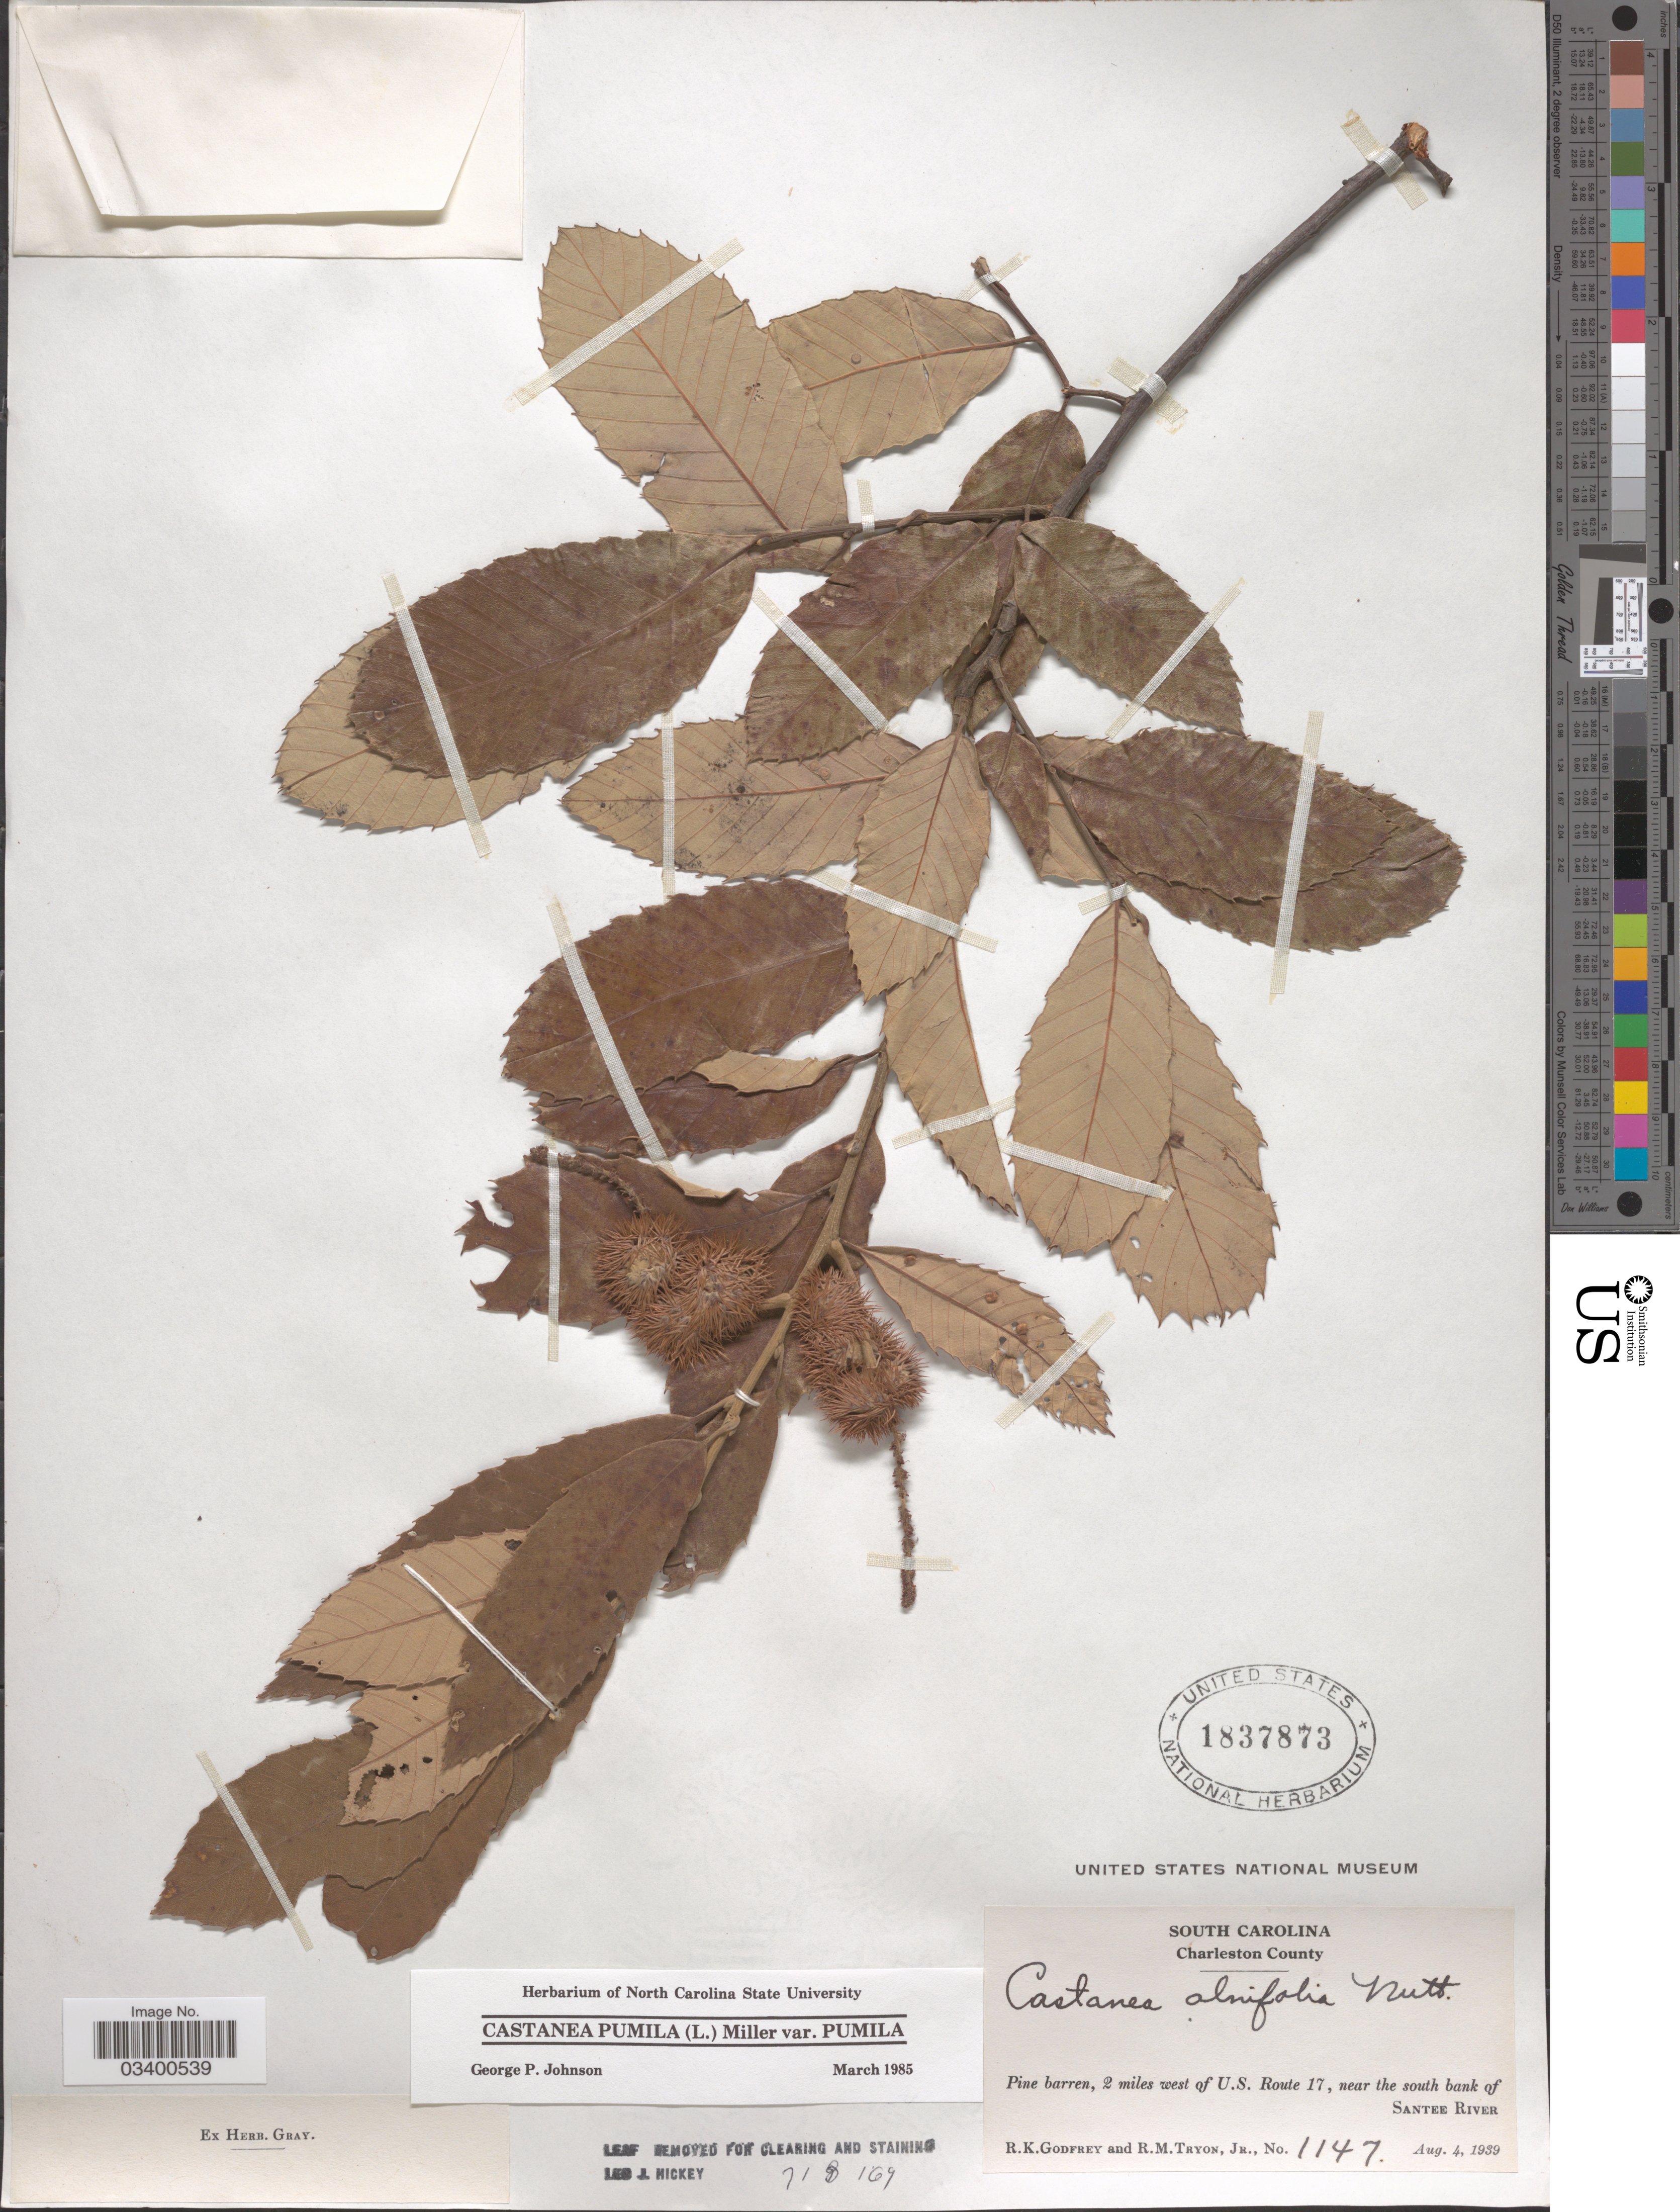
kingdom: Plantae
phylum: Tracheophyta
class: Magnoliopsida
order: Fagales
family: Fagaceae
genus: Castanea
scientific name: Castanea pumila var. pumila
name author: (L.) Mill.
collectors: R. K. Godfrey & R. Tryon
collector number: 1147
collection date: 1939-08-04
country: United States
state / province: South Carolina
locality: Charleston County. 2 miles west of U.S. Route 17, near the south bank of Santee River.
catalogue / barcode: US 1837873